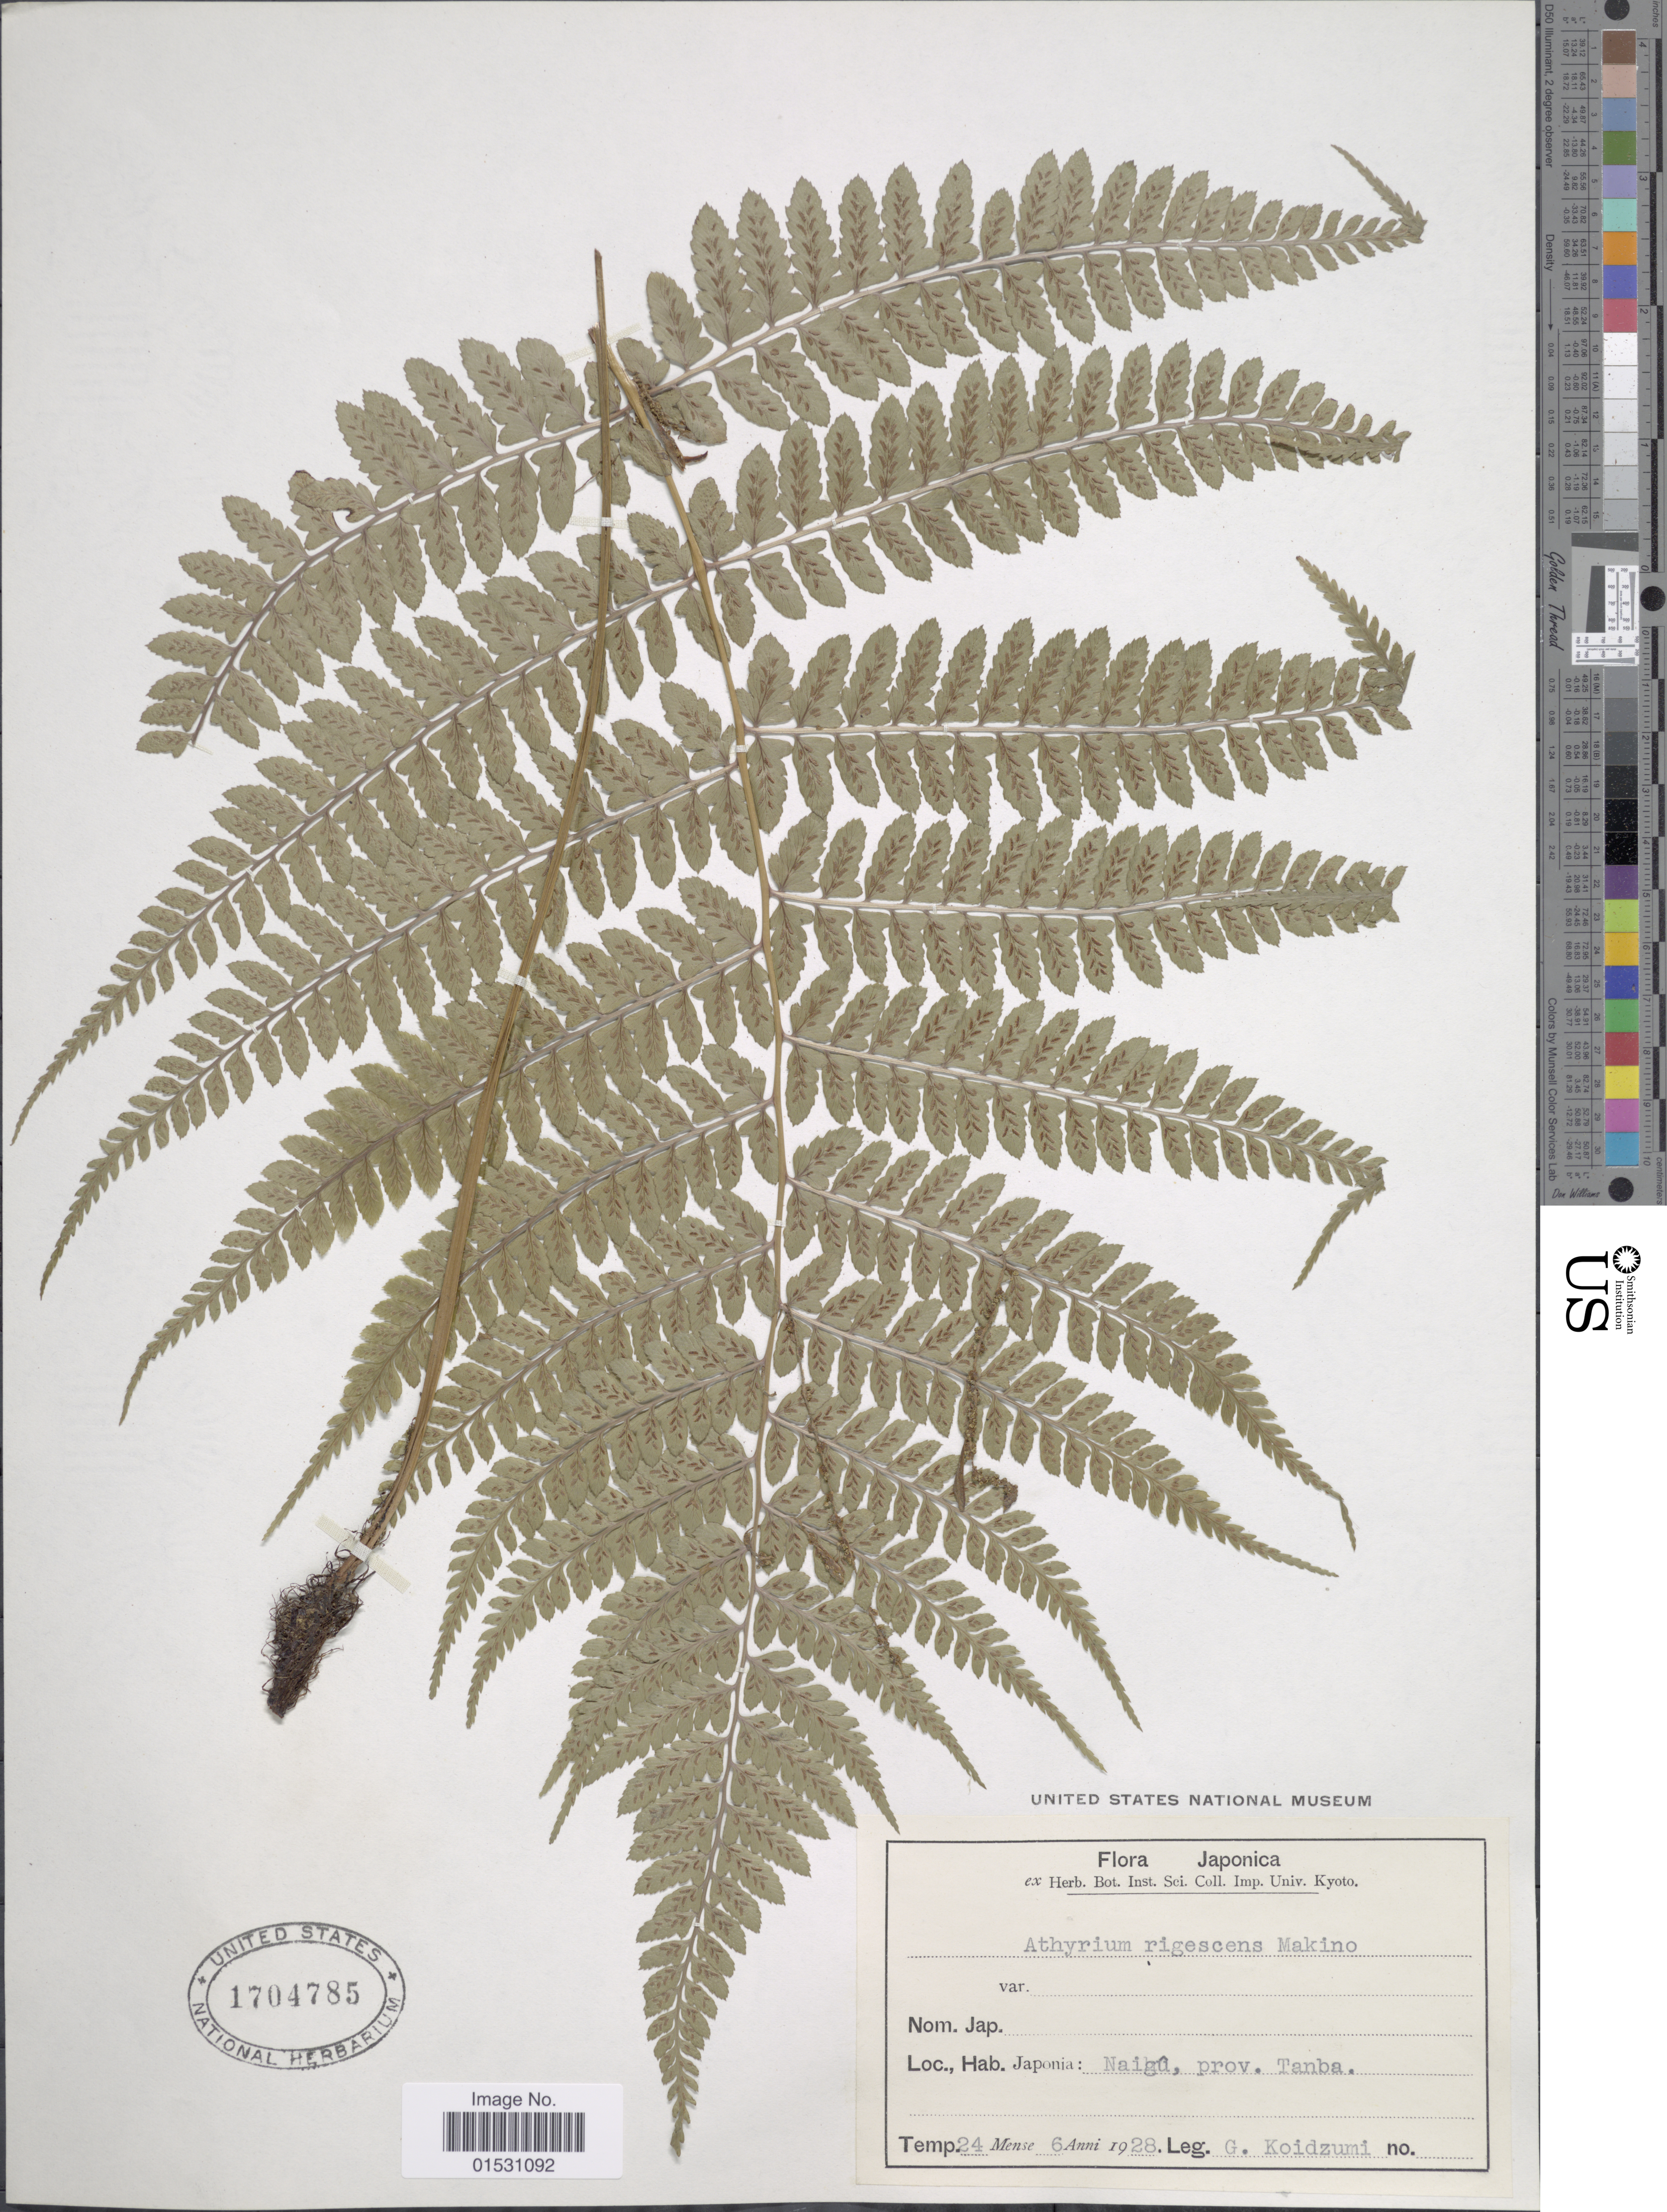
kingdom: Plantae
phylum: Tracheophyta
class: Polypodiopsida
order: Polypodiales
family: Athyriaceae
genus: Athyrium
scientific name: Athyrium rigescens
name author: Makino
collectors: G. Koidzumi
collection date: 1928-06-24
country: Japan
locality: Japonica. Naigu, prov. Tanba.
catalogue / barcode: US 1704785